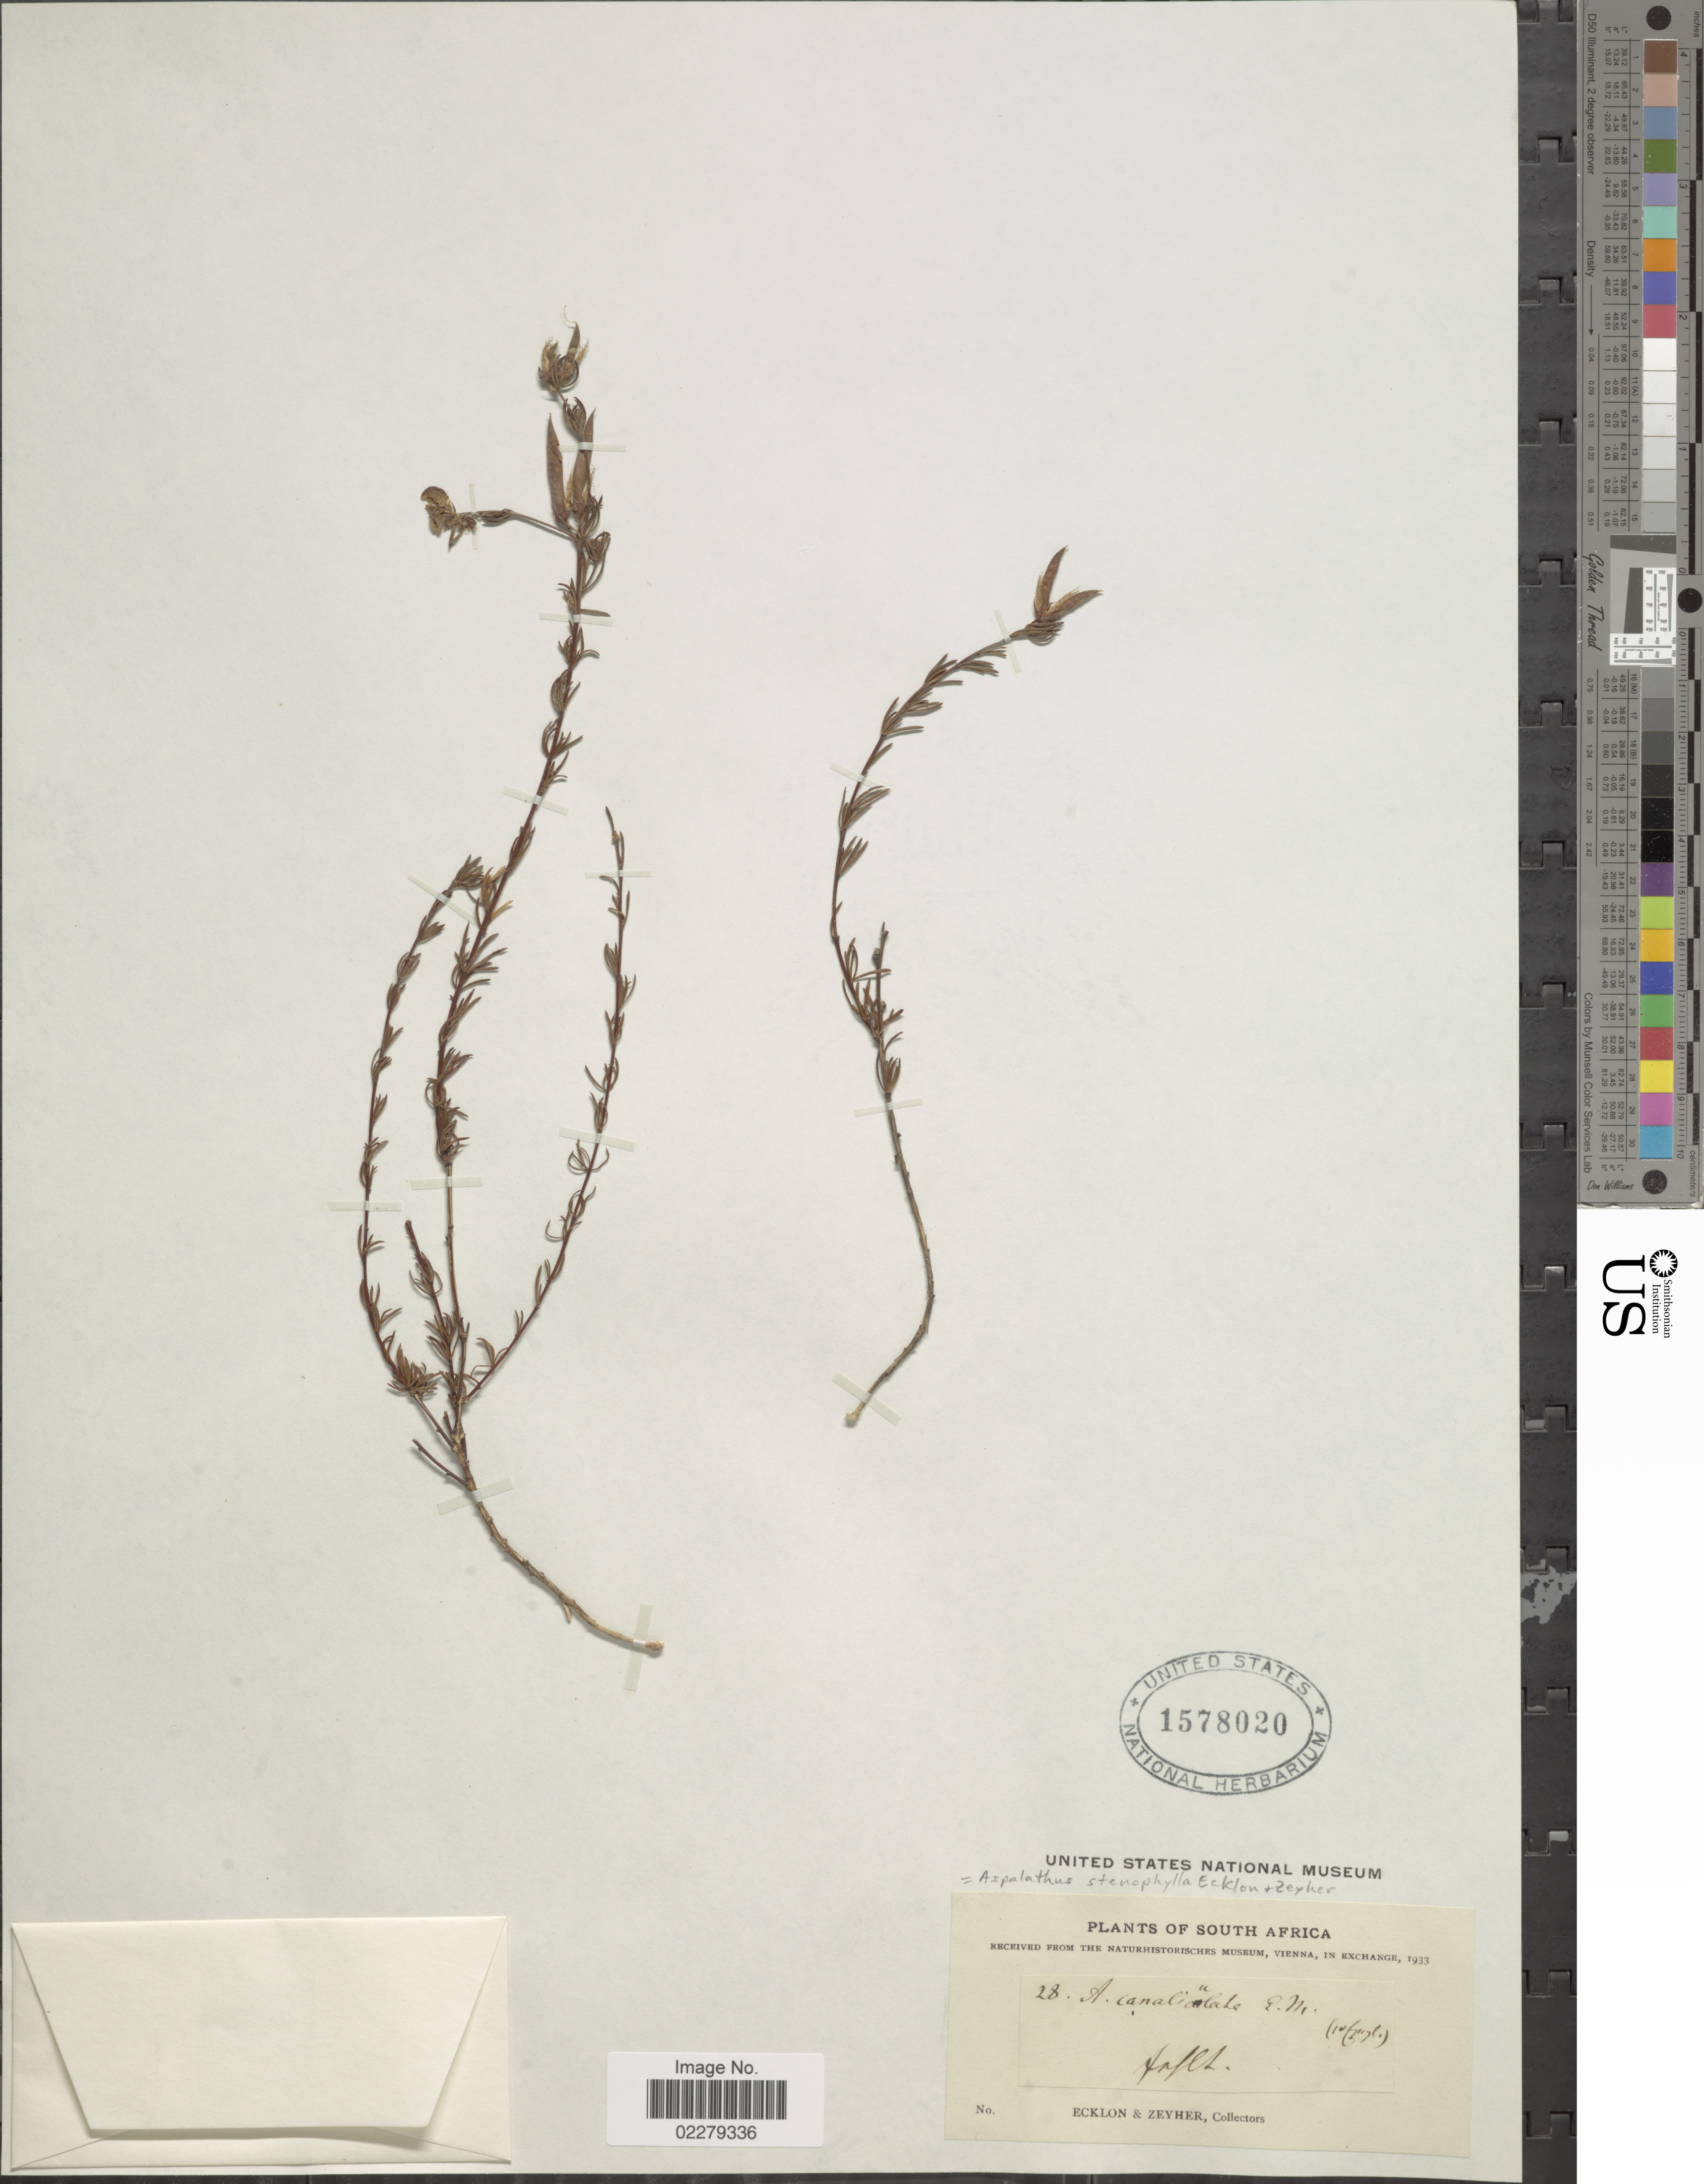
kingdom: Plantae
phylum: Tracheophyta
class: Magnoliopsida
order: Fabales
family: Fabaceae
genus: Aspalathus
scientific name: Aspalathus stenophylla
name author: Eckl. & Zeyh.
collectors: -. Ecklon & -. Zeyher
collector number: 28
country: South Africa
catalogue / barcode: US 1578020